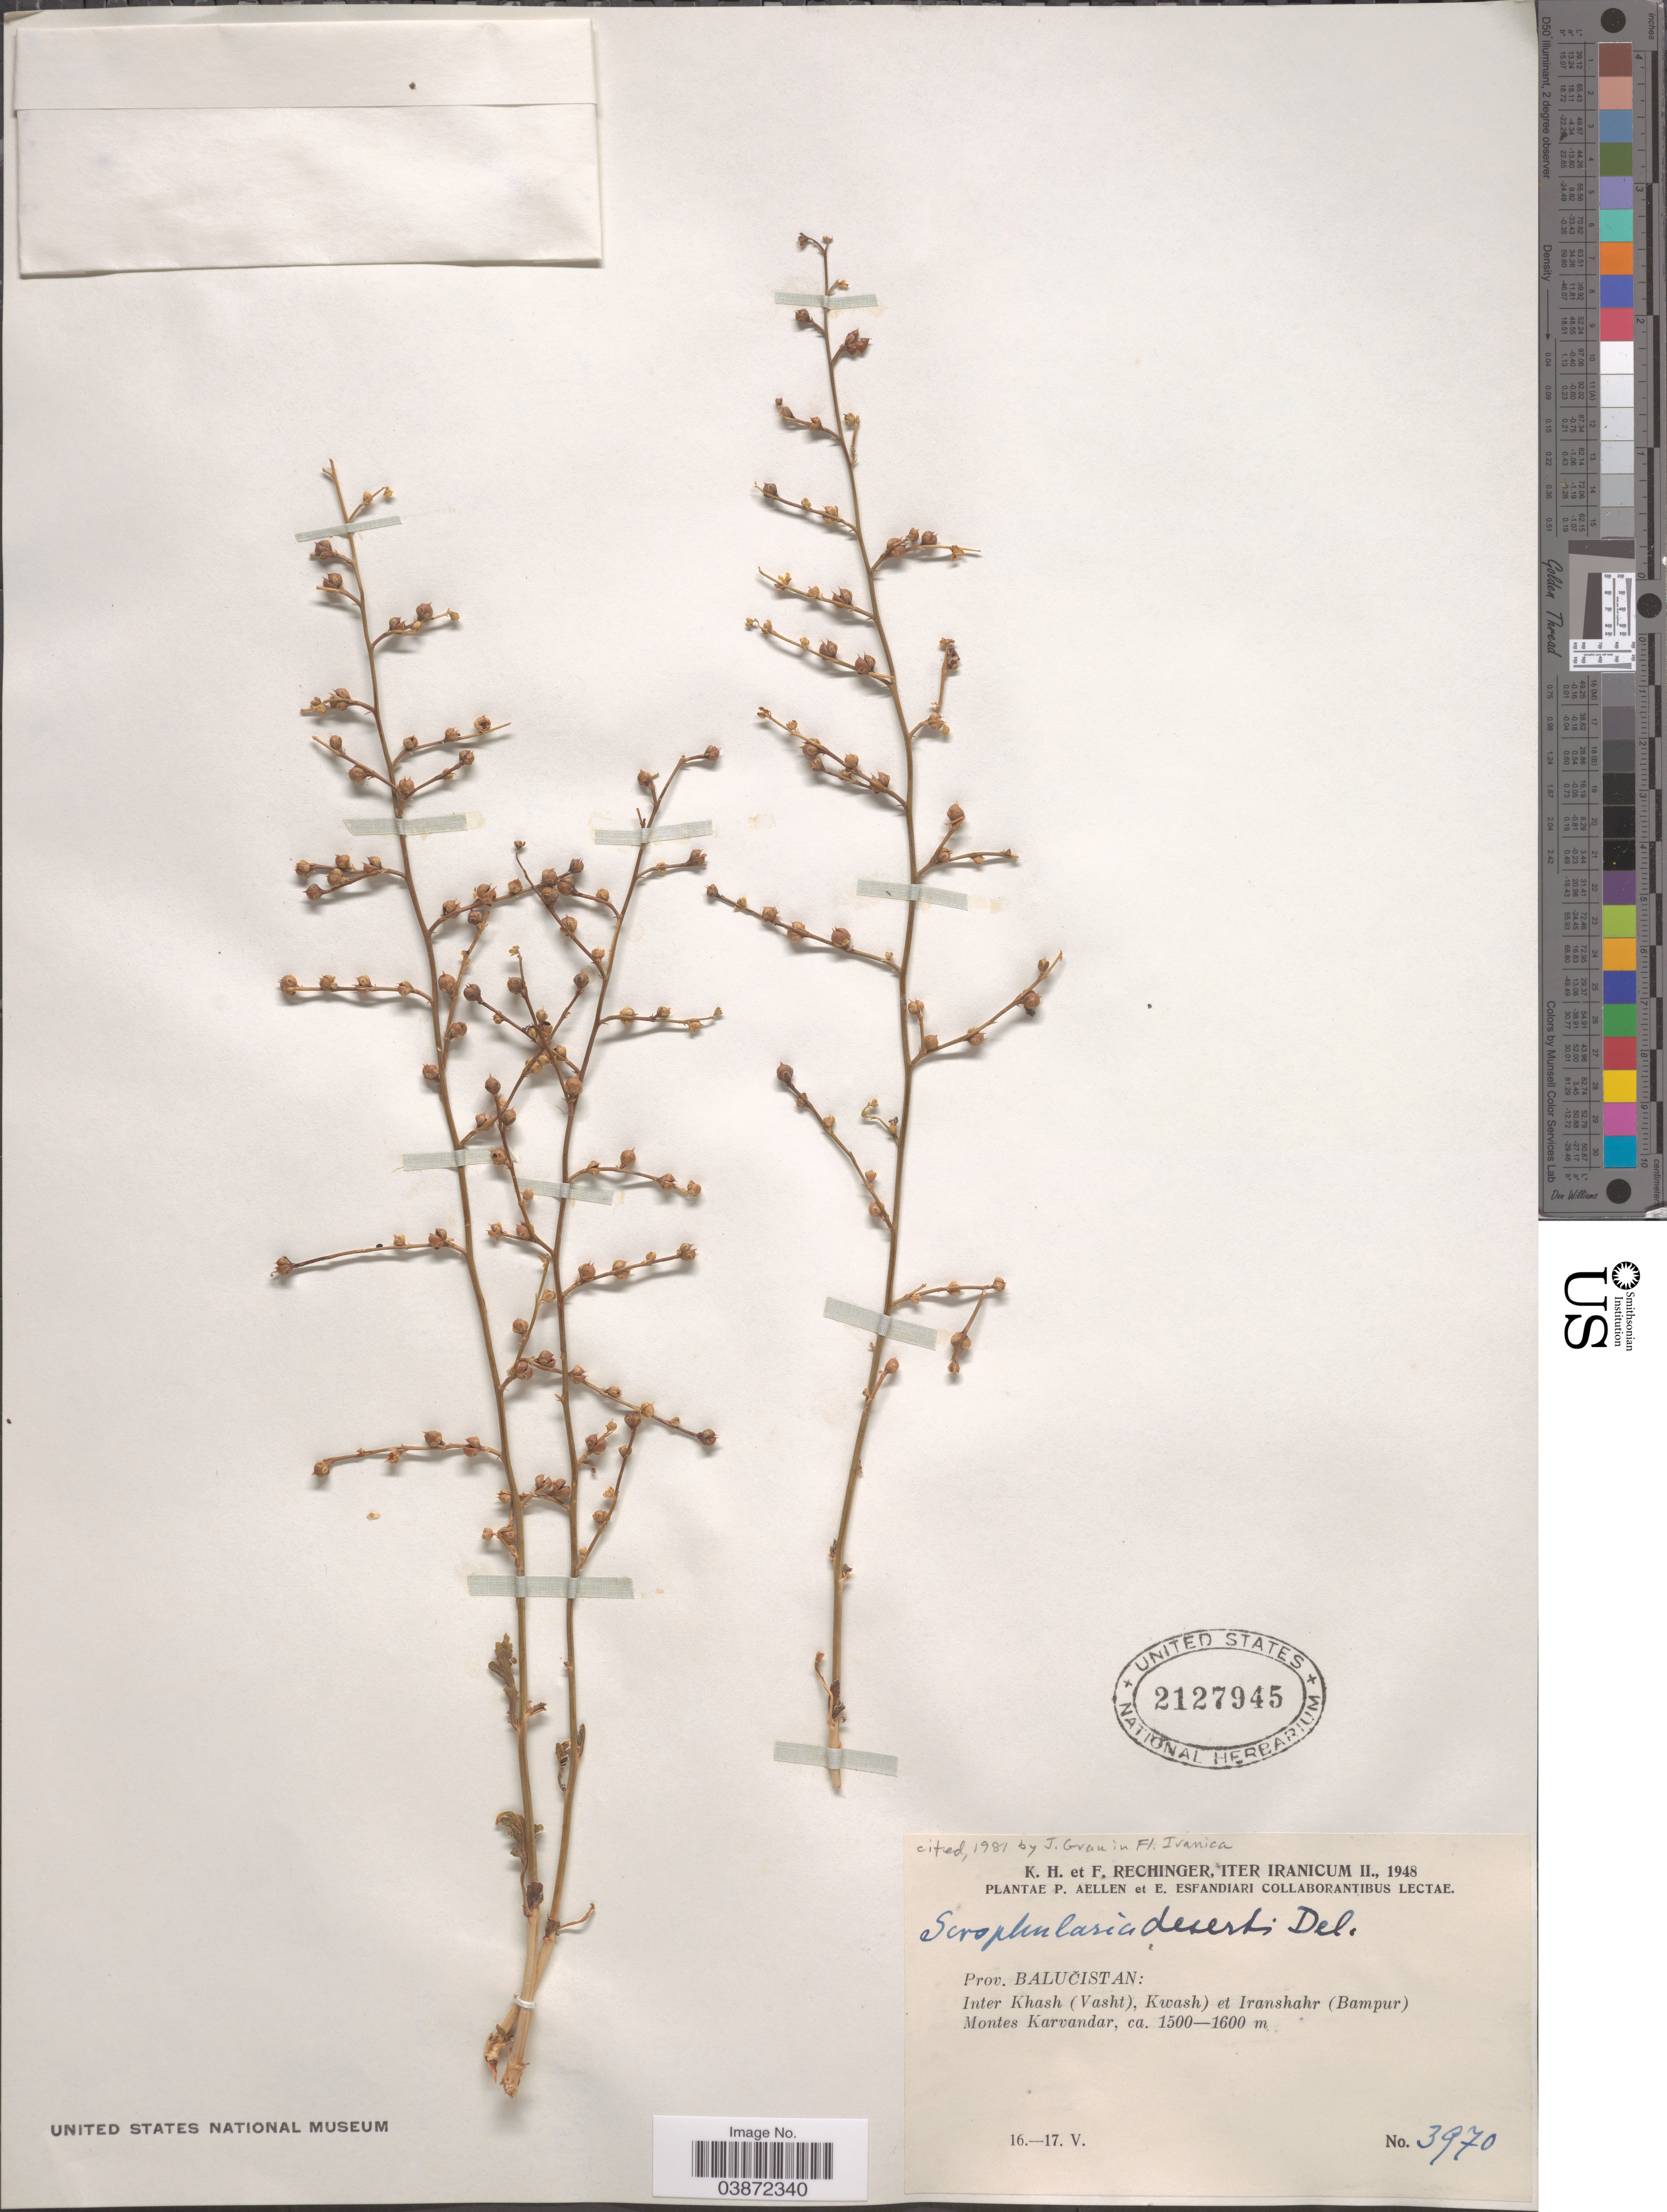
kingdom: Plantae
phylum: Tracheophyta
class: Magnoliopsida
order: Lamiales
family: Scrophulariaceae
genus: Scrophularia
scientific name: Scrophularia deserti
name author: Delile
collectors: K. H. Rechinger & F. Rechinger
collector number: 3970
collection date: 1948-05-16/1948-05-17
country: Iran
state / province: Sistan and Baluchistan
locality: Iter Iranicum II. Prov. Balučistan: Inter Kash (Vasht), Kwash) et Iranshahr (Bampur) Montes Karvandar.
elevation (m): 1500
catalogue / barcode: US 2127945